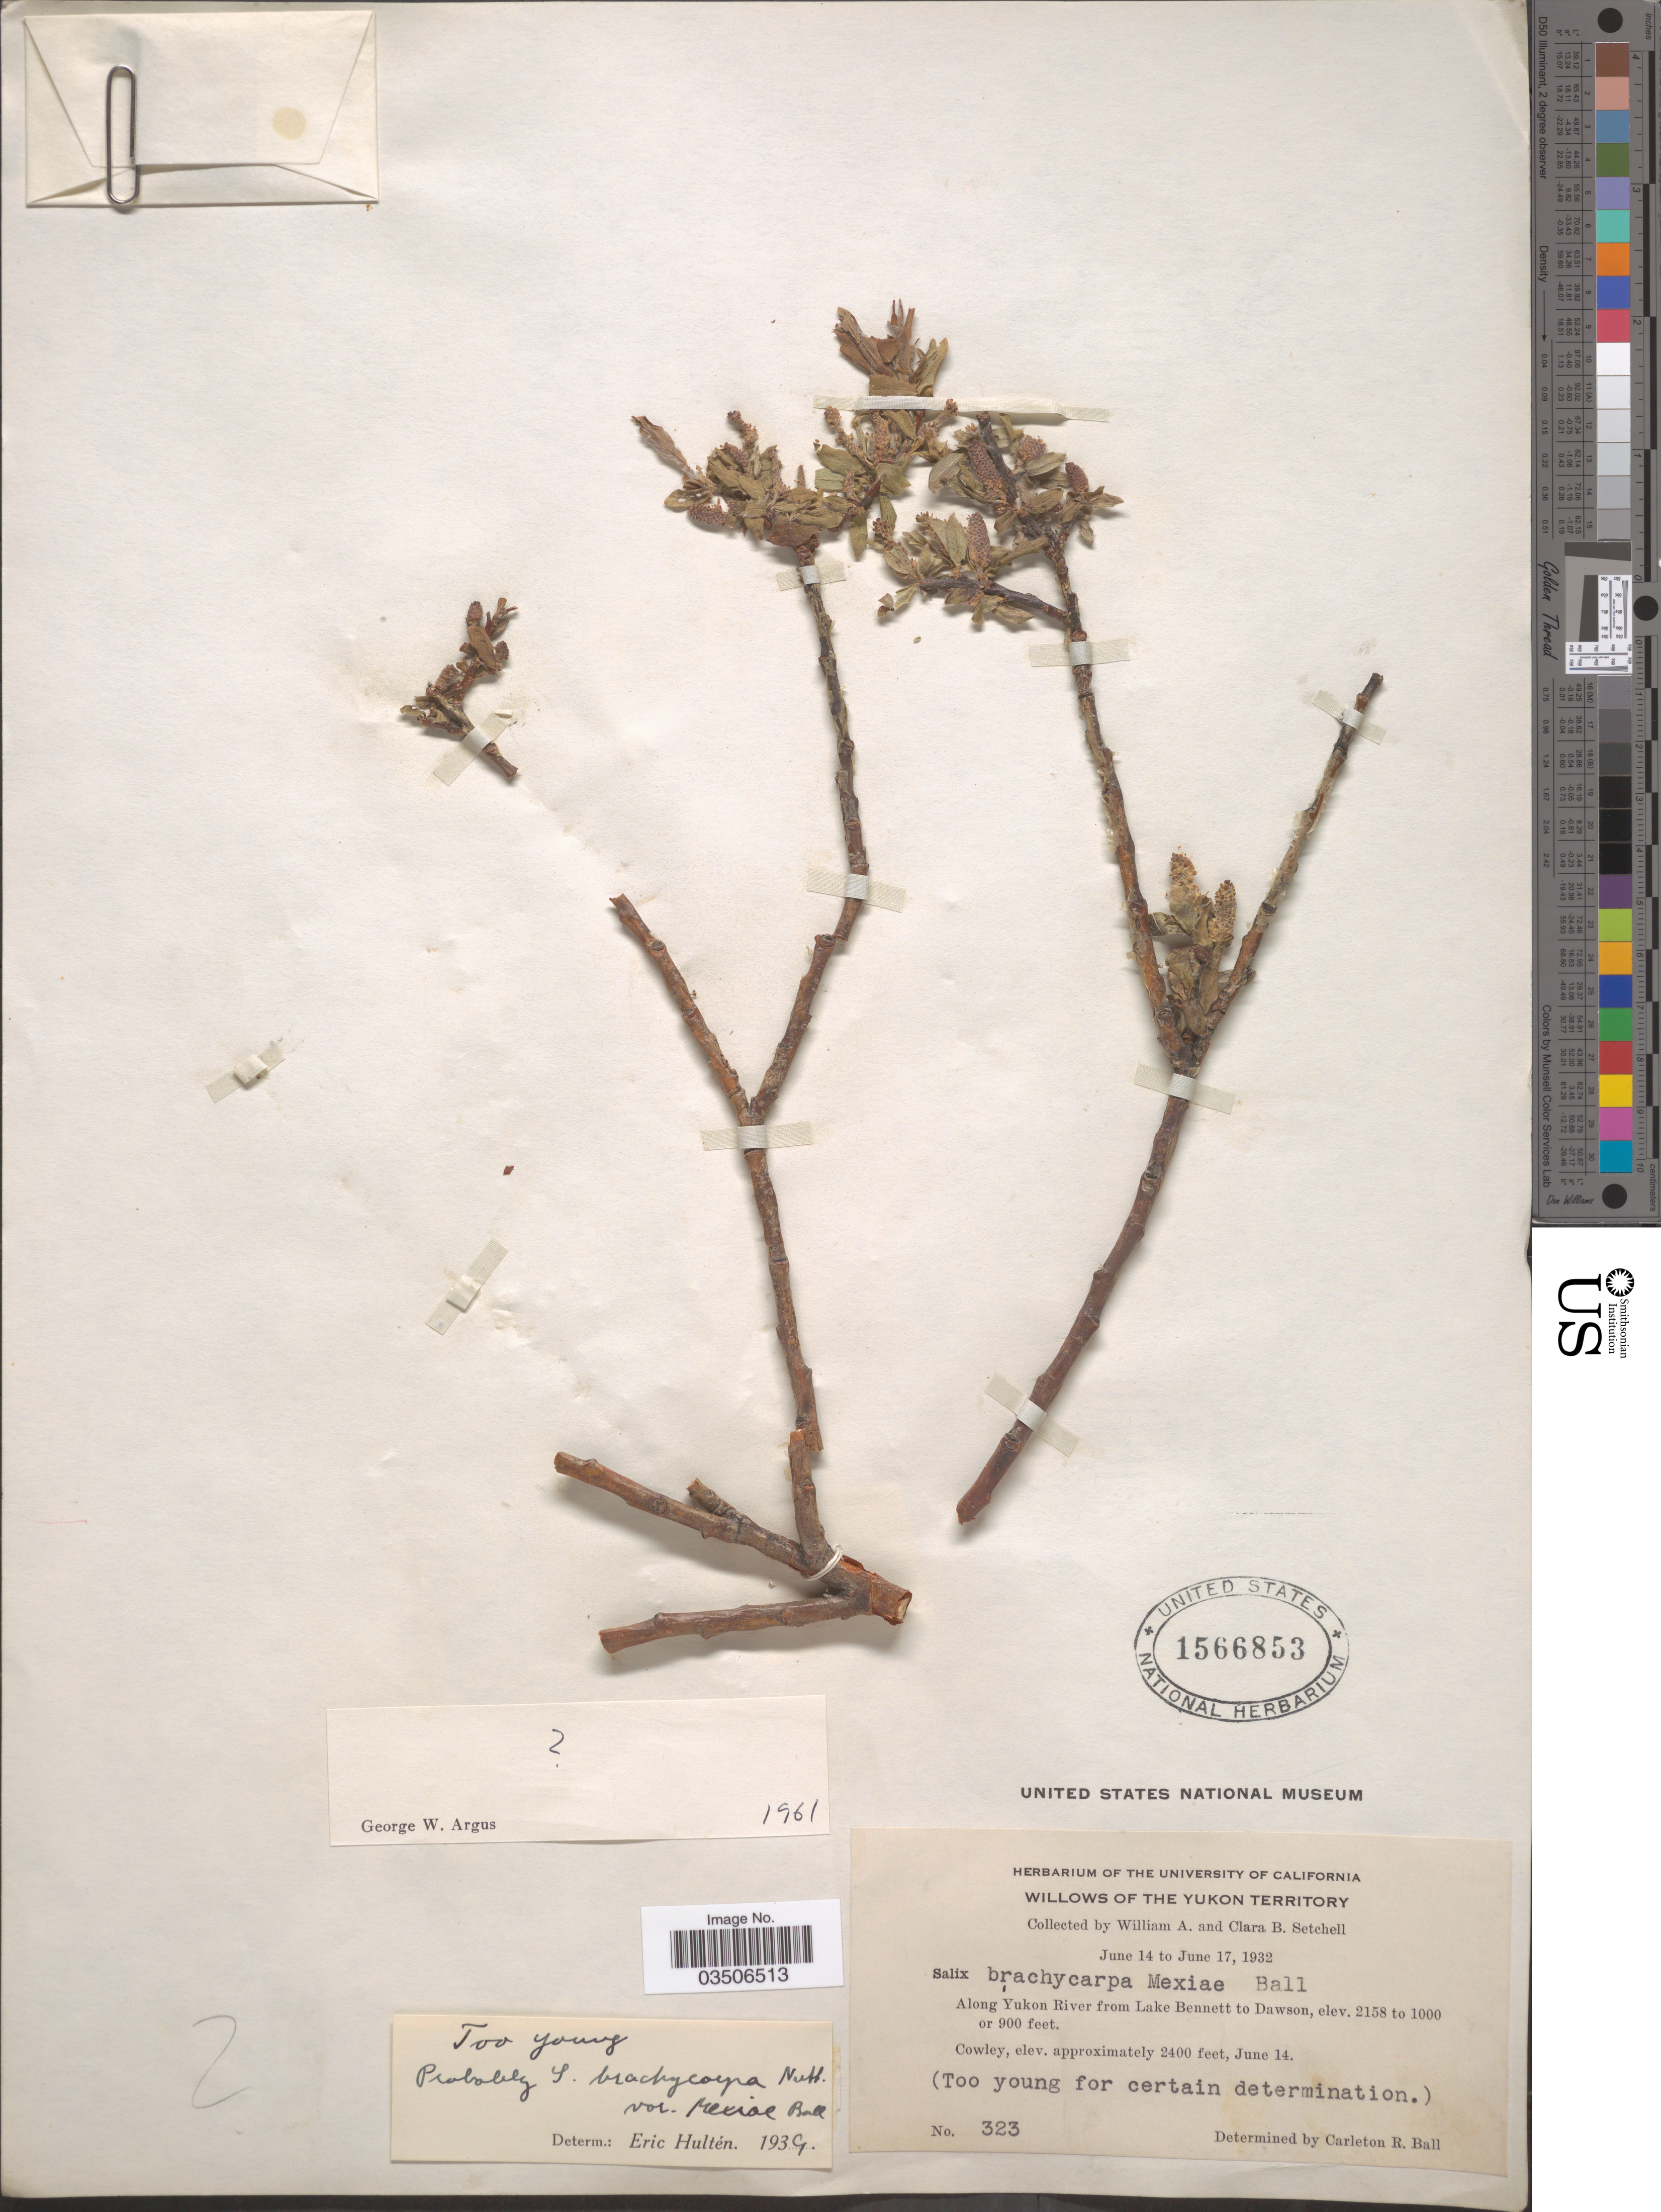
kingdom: Plantae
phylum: Tracheophyta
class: Magnoliopsida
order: Malpighiales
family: Salicaceae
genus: Salix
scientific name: Salix cordata x S. sericea Marshall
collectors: W. Setchell & C. B. Setchell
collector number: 323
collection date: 1932-06-14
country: Canada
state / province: Yukon Territory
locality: Along Yukon River from Lake Bennett to Dawson. Cowley.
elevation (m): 274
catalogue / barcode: US 1566853